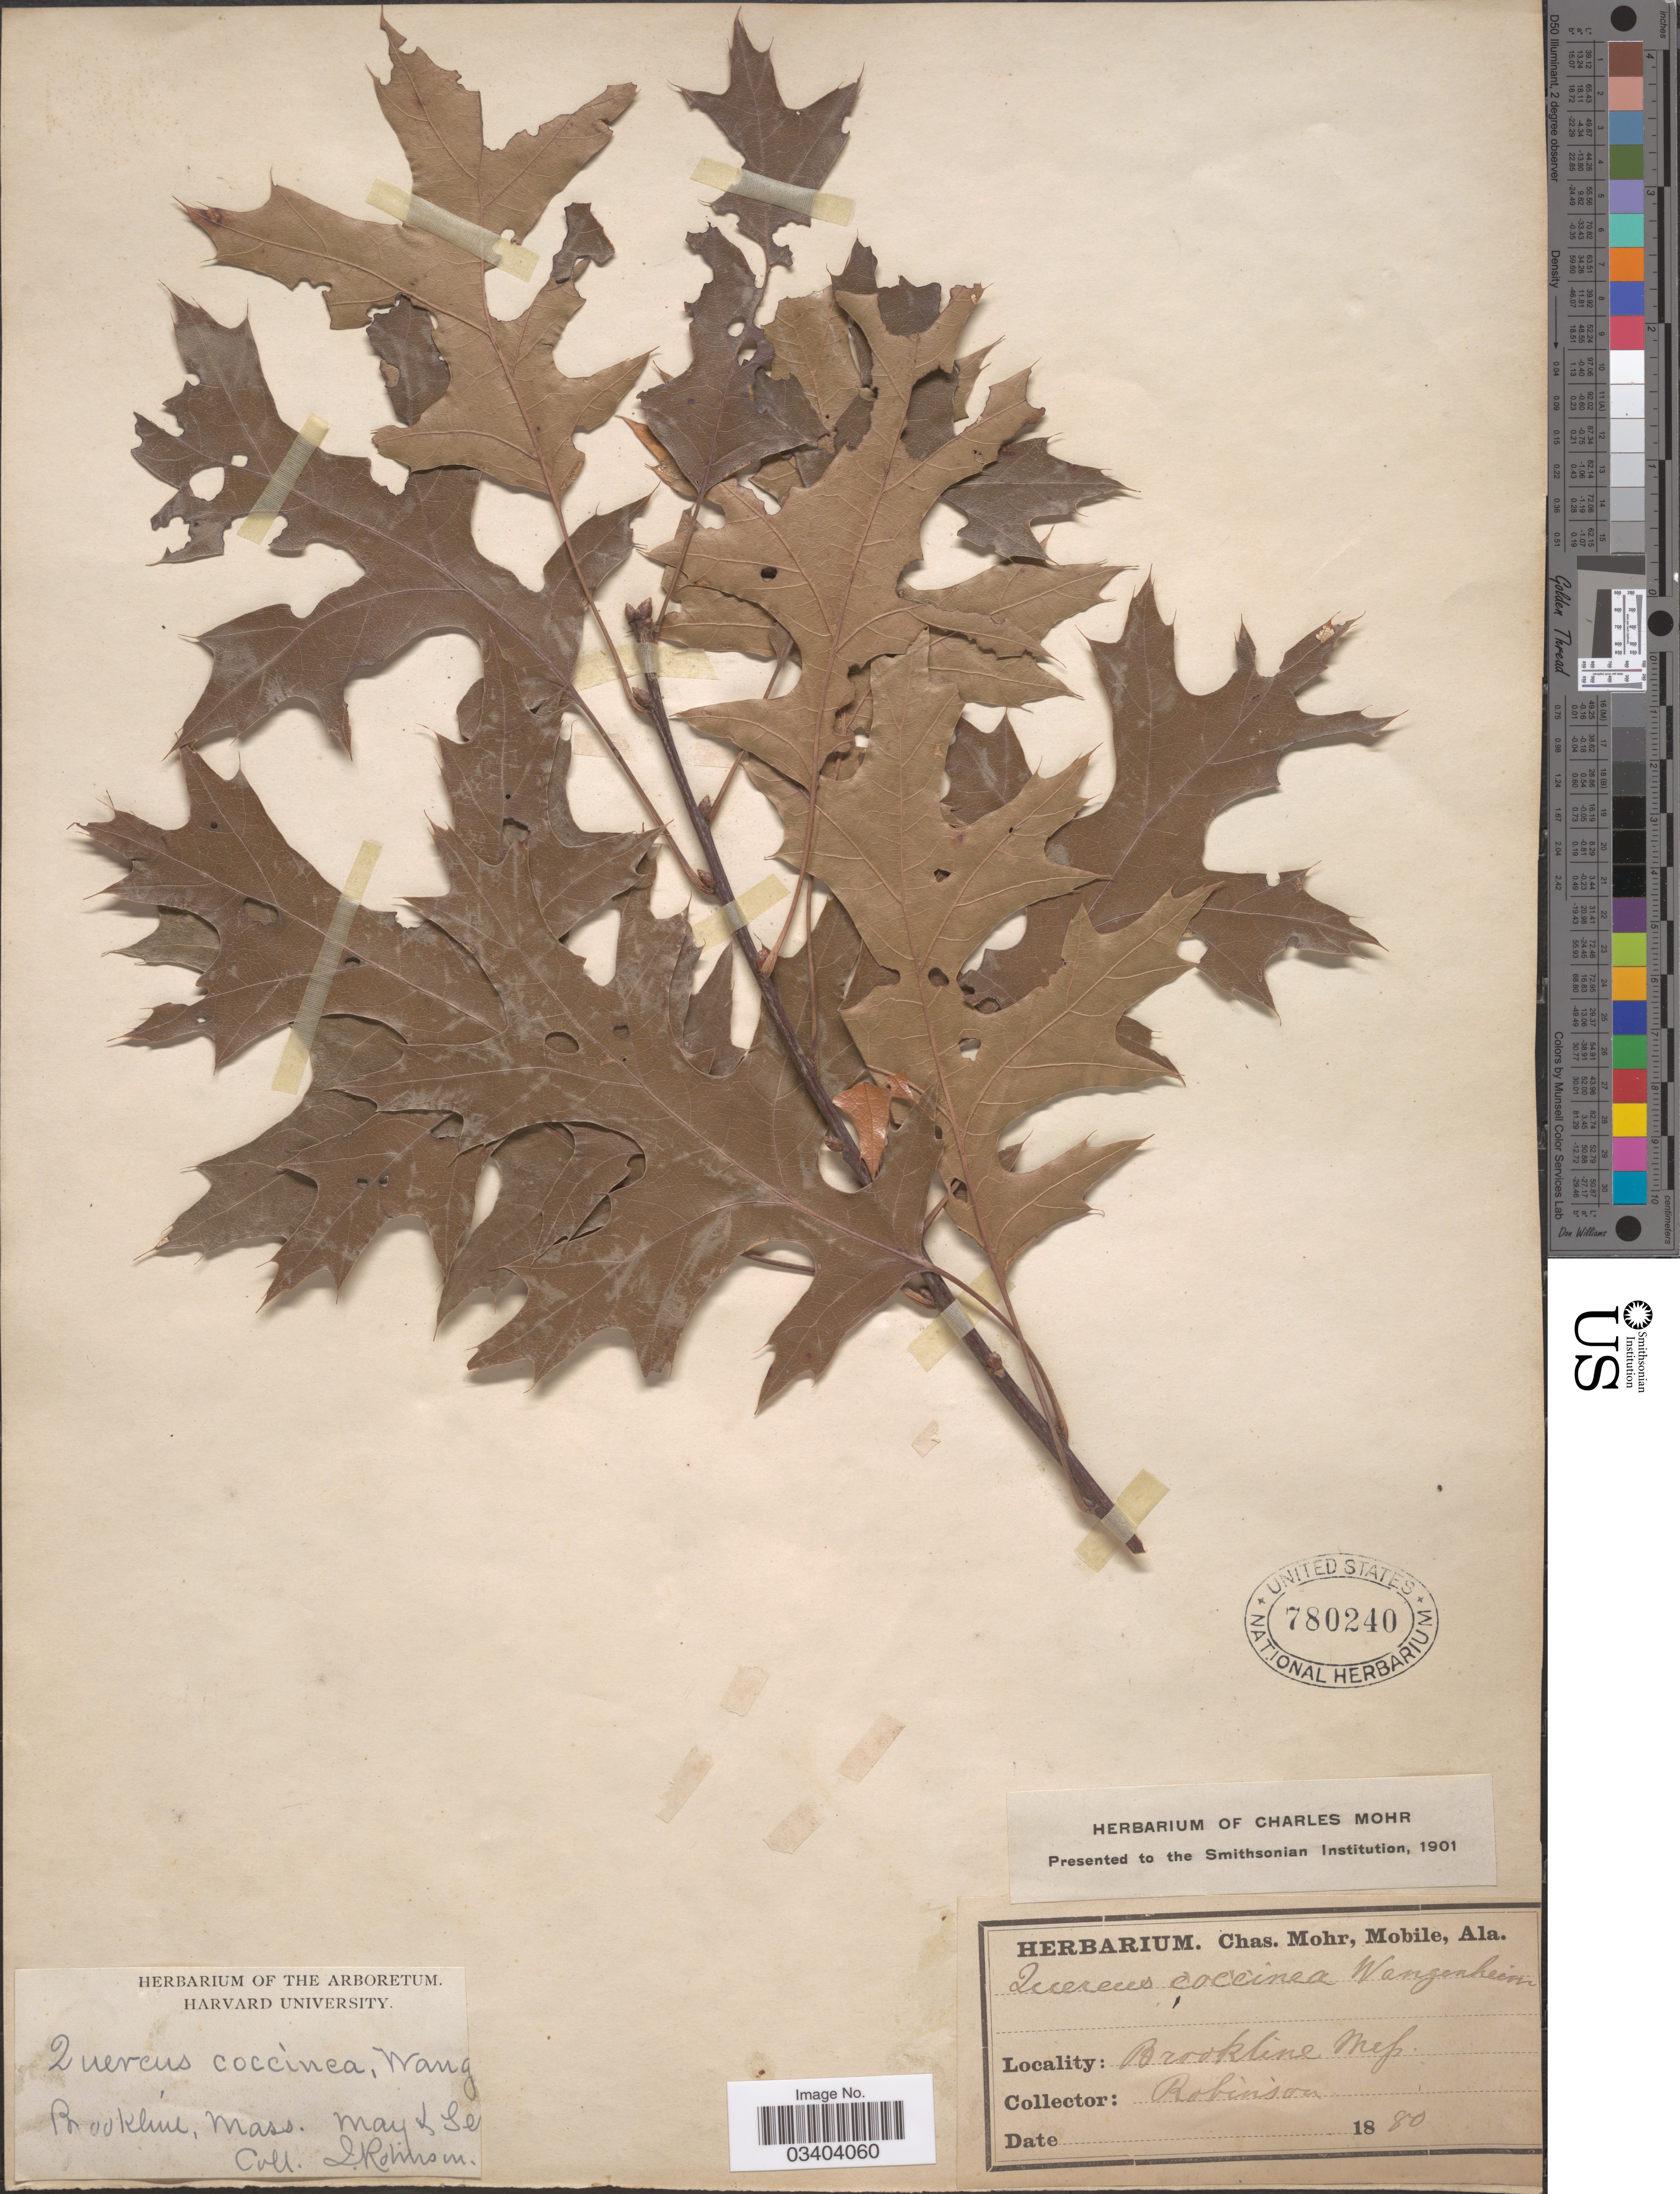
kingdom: Plantae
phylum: Tracheophyta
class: Magnoliopsida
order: Fagales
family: Fagaceae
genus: Quercus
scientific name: Quercus coccinea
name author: Münchh.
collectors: L. Robinson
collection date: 1880-05/1880-06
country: United States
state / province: Massachusetts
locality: Brookline.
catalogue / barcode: US 780240